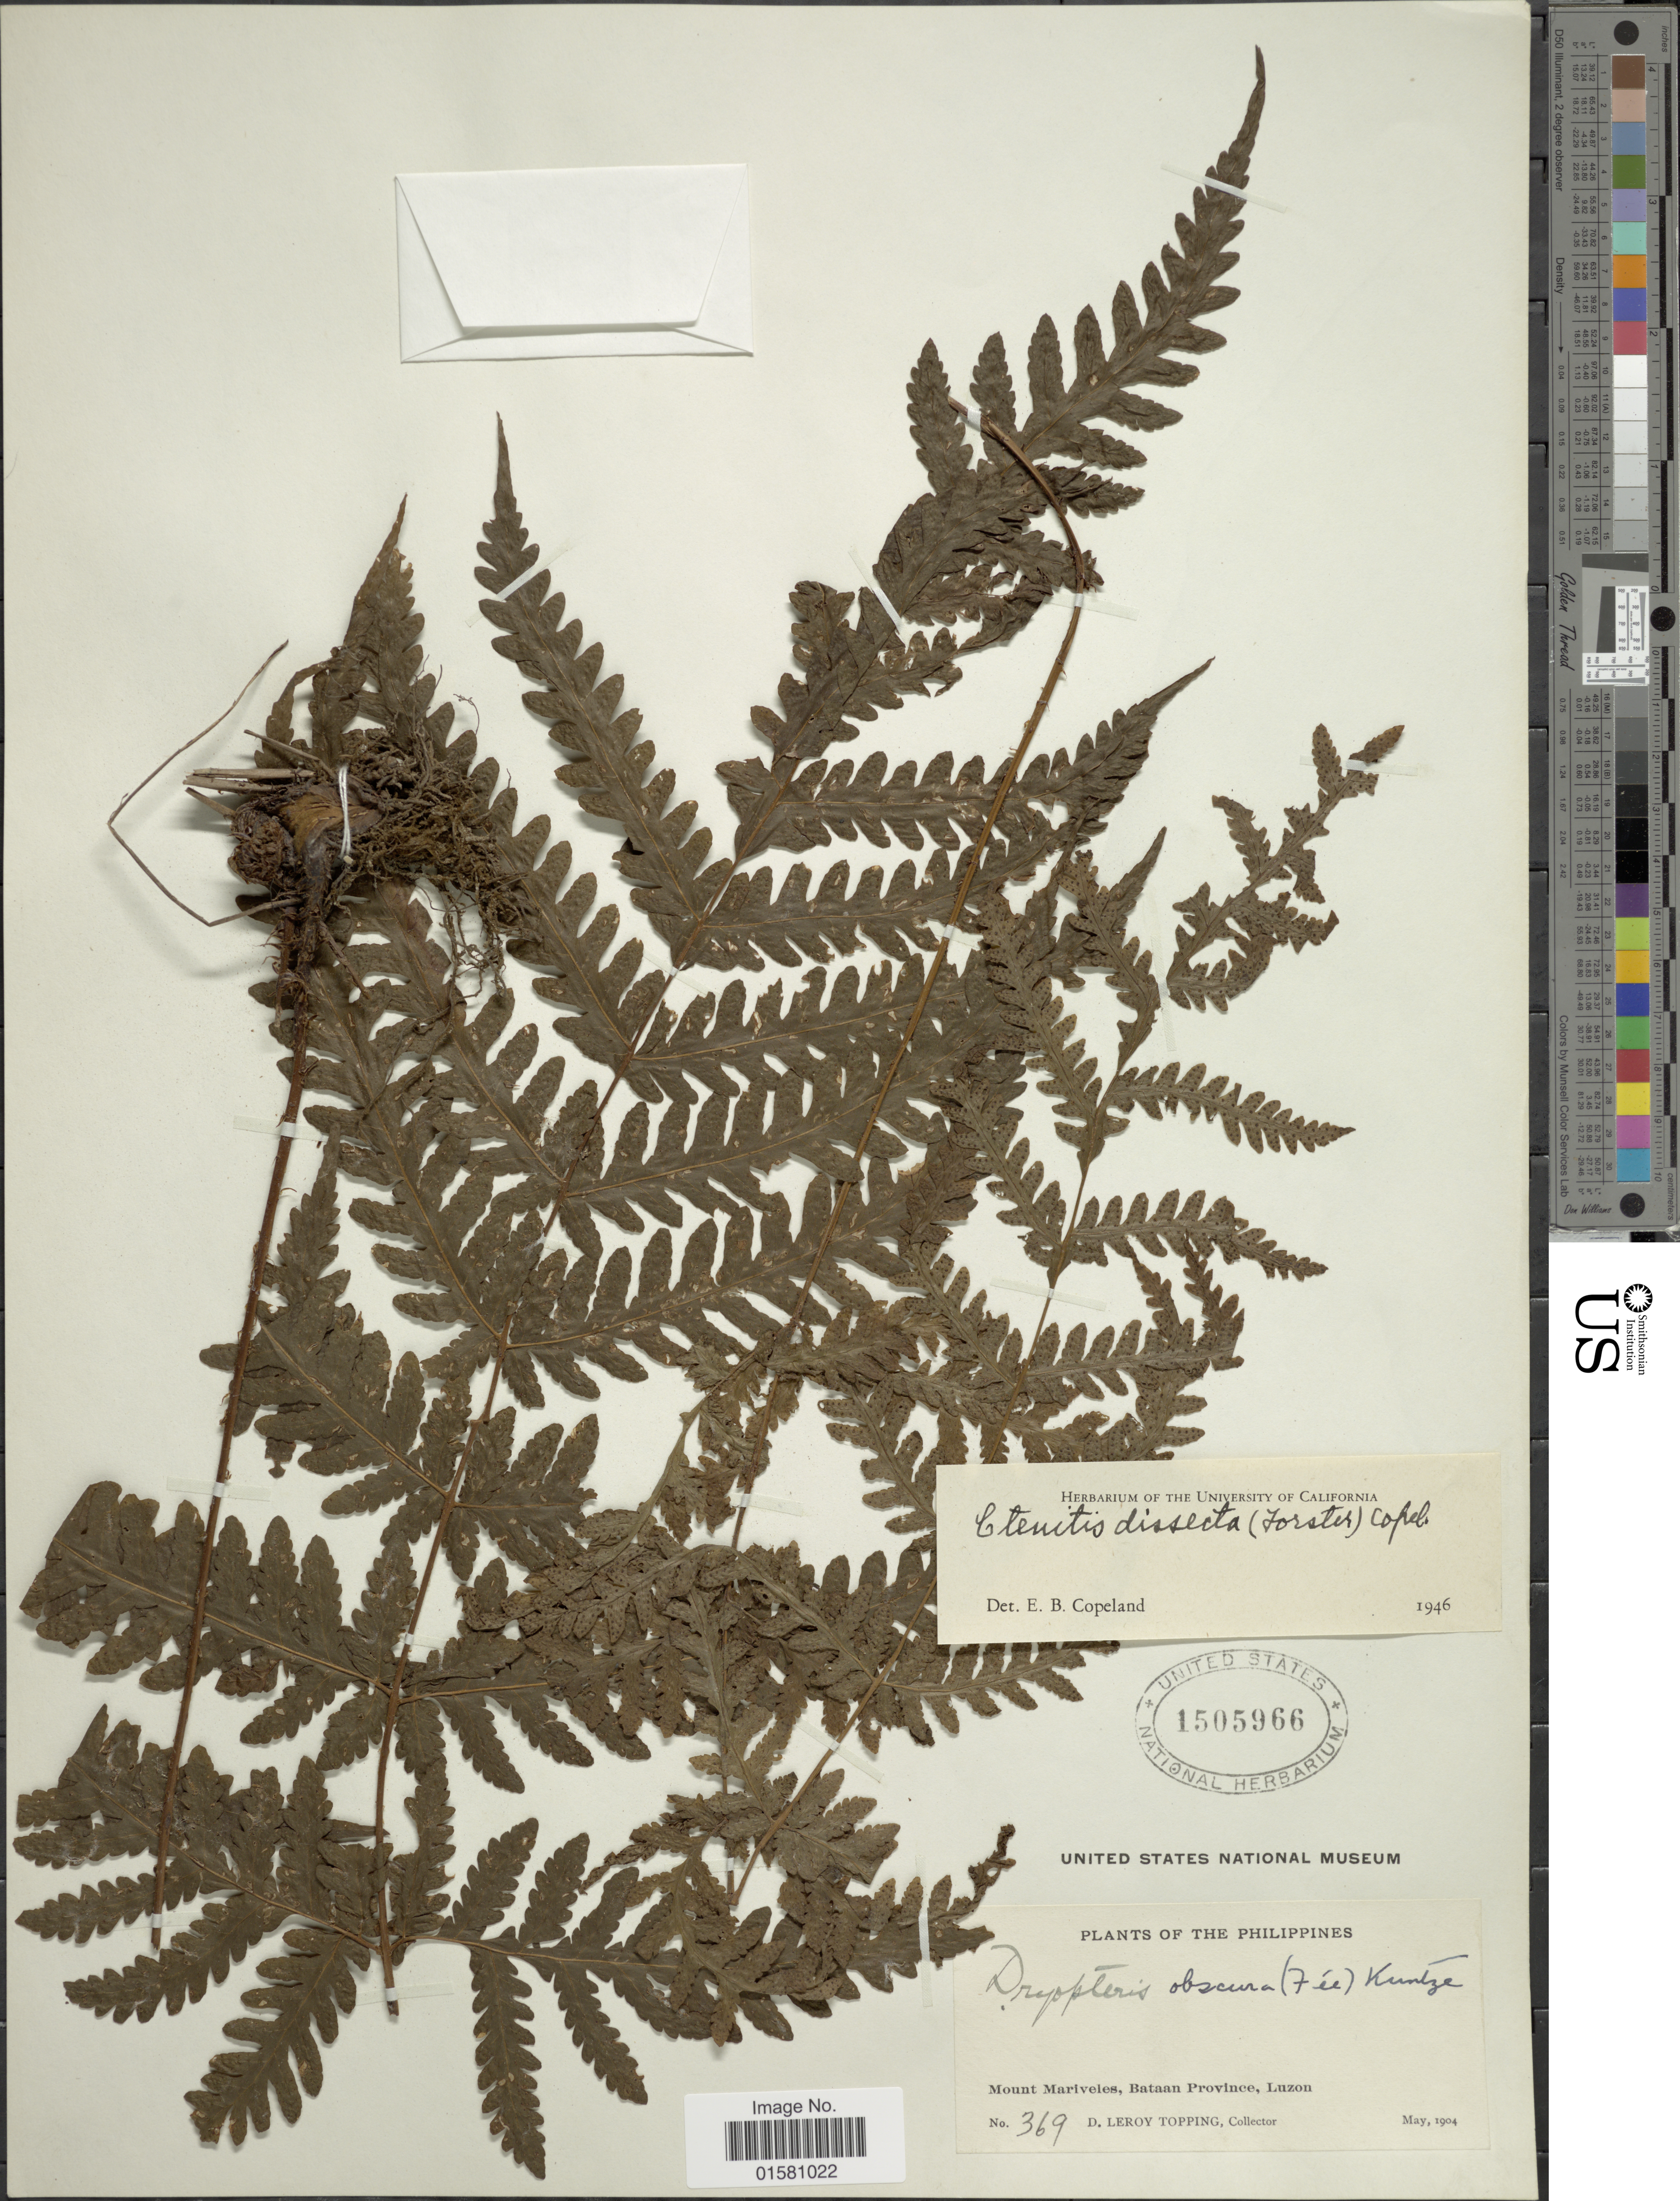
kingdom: Plantae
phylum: Tracheophyta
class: Polypodiopsida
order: Polypodiales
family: Tectariaceae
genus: Tectaria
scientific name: Tectaria dissecta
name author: (G. Forst.) Lellinger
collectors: D. L. Topping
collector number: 369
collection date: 1904-05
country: Philippines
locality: Mount Mariveles, Bataan Province, Luzon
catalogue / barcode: US 1505966